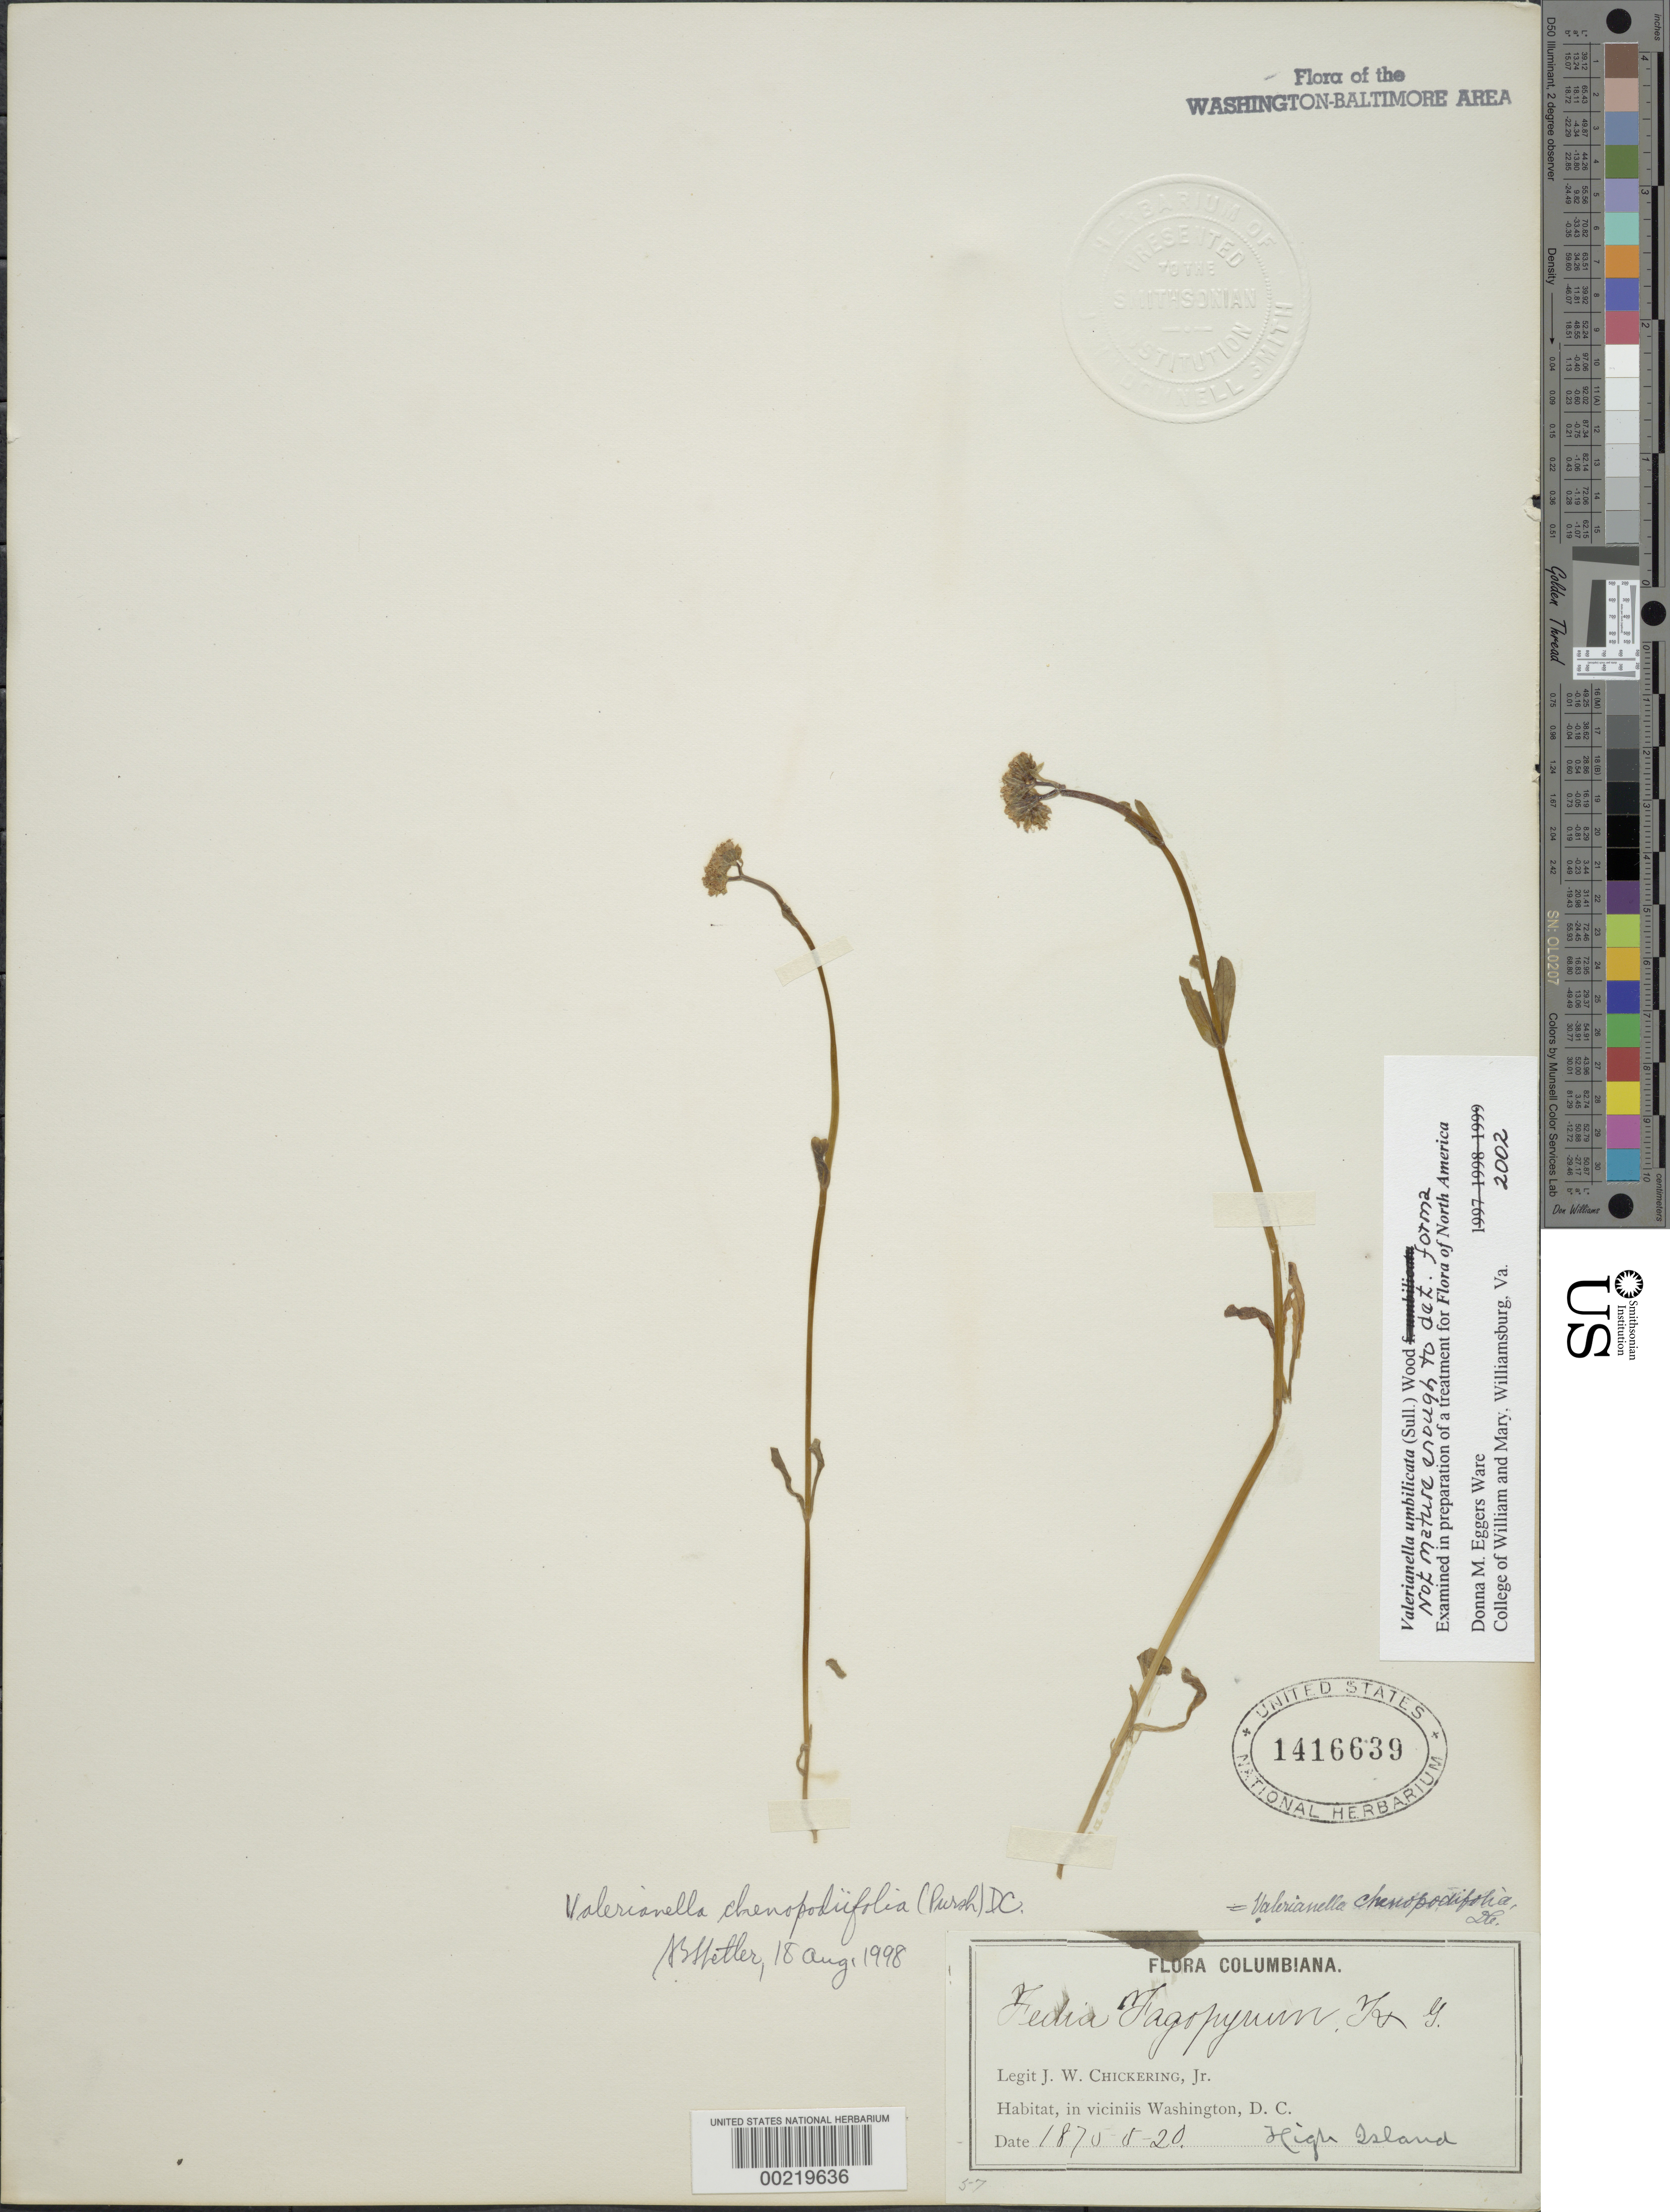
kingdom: Plantae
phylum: Tracheophyta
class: Magnoliopsida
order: Dipsacales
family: Caprifoliaceae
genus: Valerianella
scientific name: Valerianella umbilicata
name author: (Sull.) Alph. Wood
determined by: Ware, D. M., (2002)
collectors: J. Chickering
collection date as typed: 20 May 1875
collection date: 1875-05-20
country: United States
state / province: Maryland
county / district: Montgomery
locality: High Island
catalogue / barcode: US 1416639